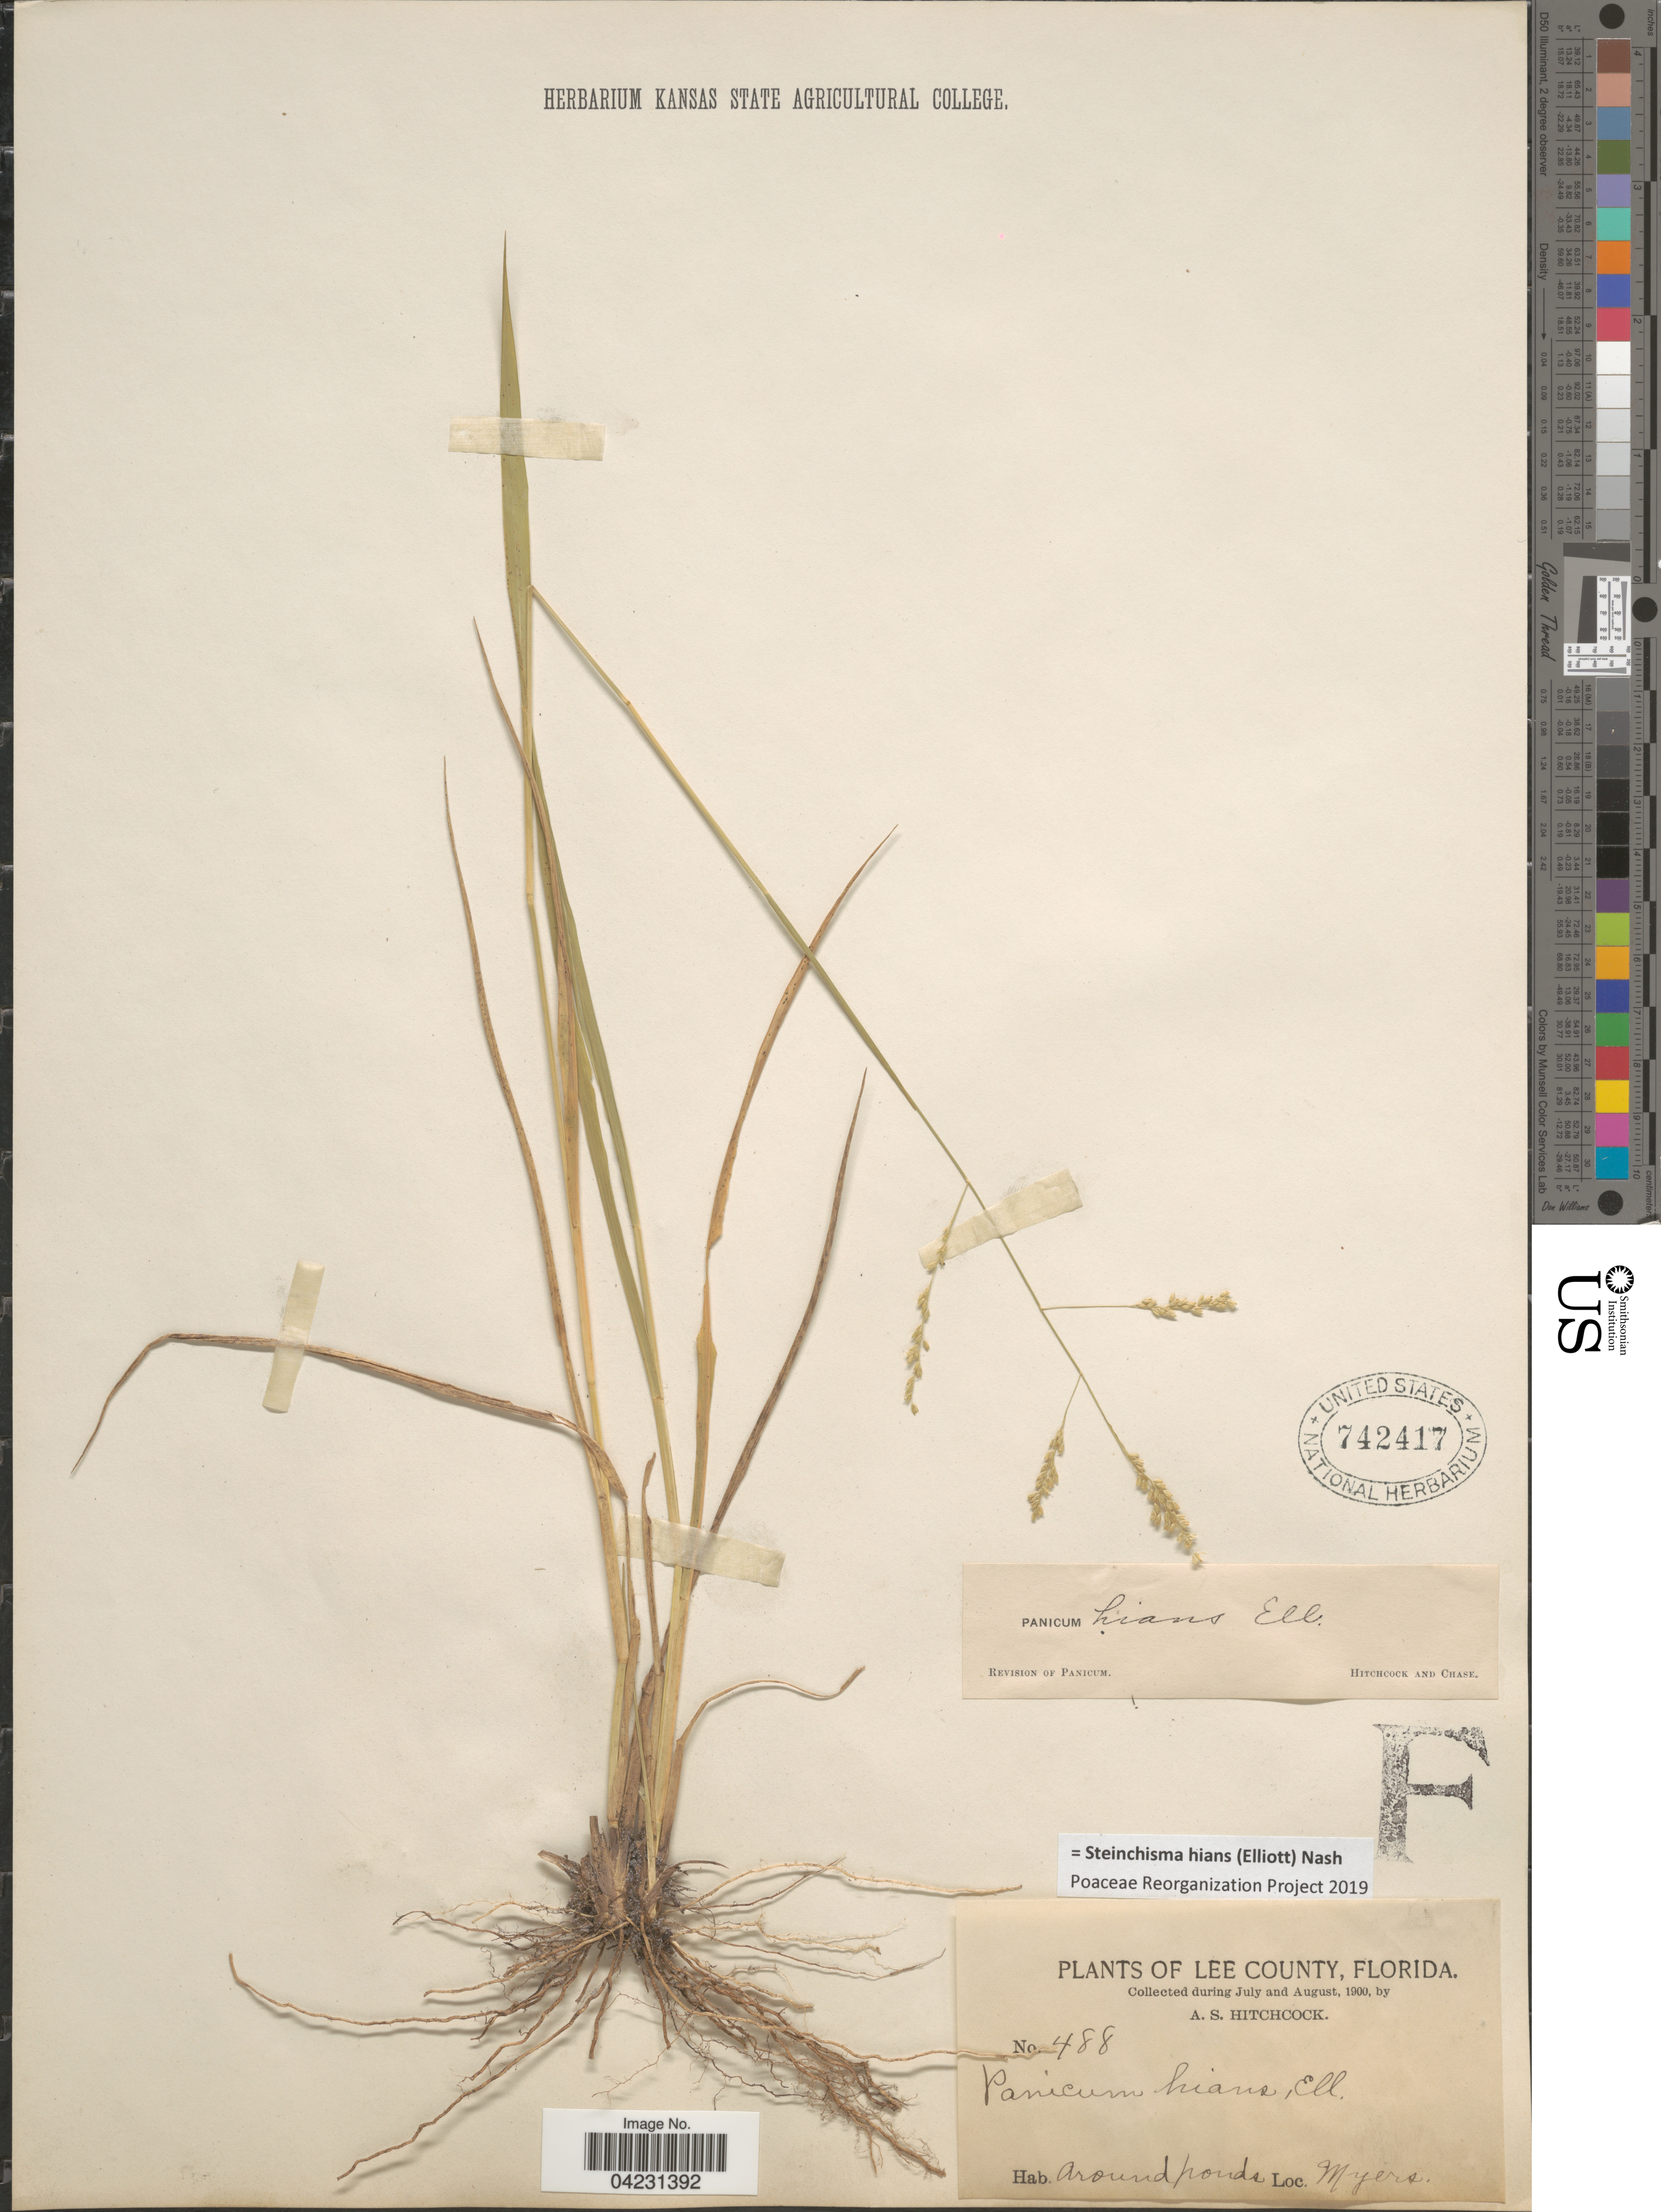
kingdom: Plantae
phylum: Tracheophyta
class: Liliopsida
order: Poales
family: Poaceae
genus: Steinchisma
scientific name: Steinchisma hians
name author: (Elliott) Nash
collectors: A. S. Hitchcock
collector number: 488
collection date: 1900-07/1900-08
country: United States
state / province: Florida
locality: Lee County. Myers.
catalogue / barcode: US 742417